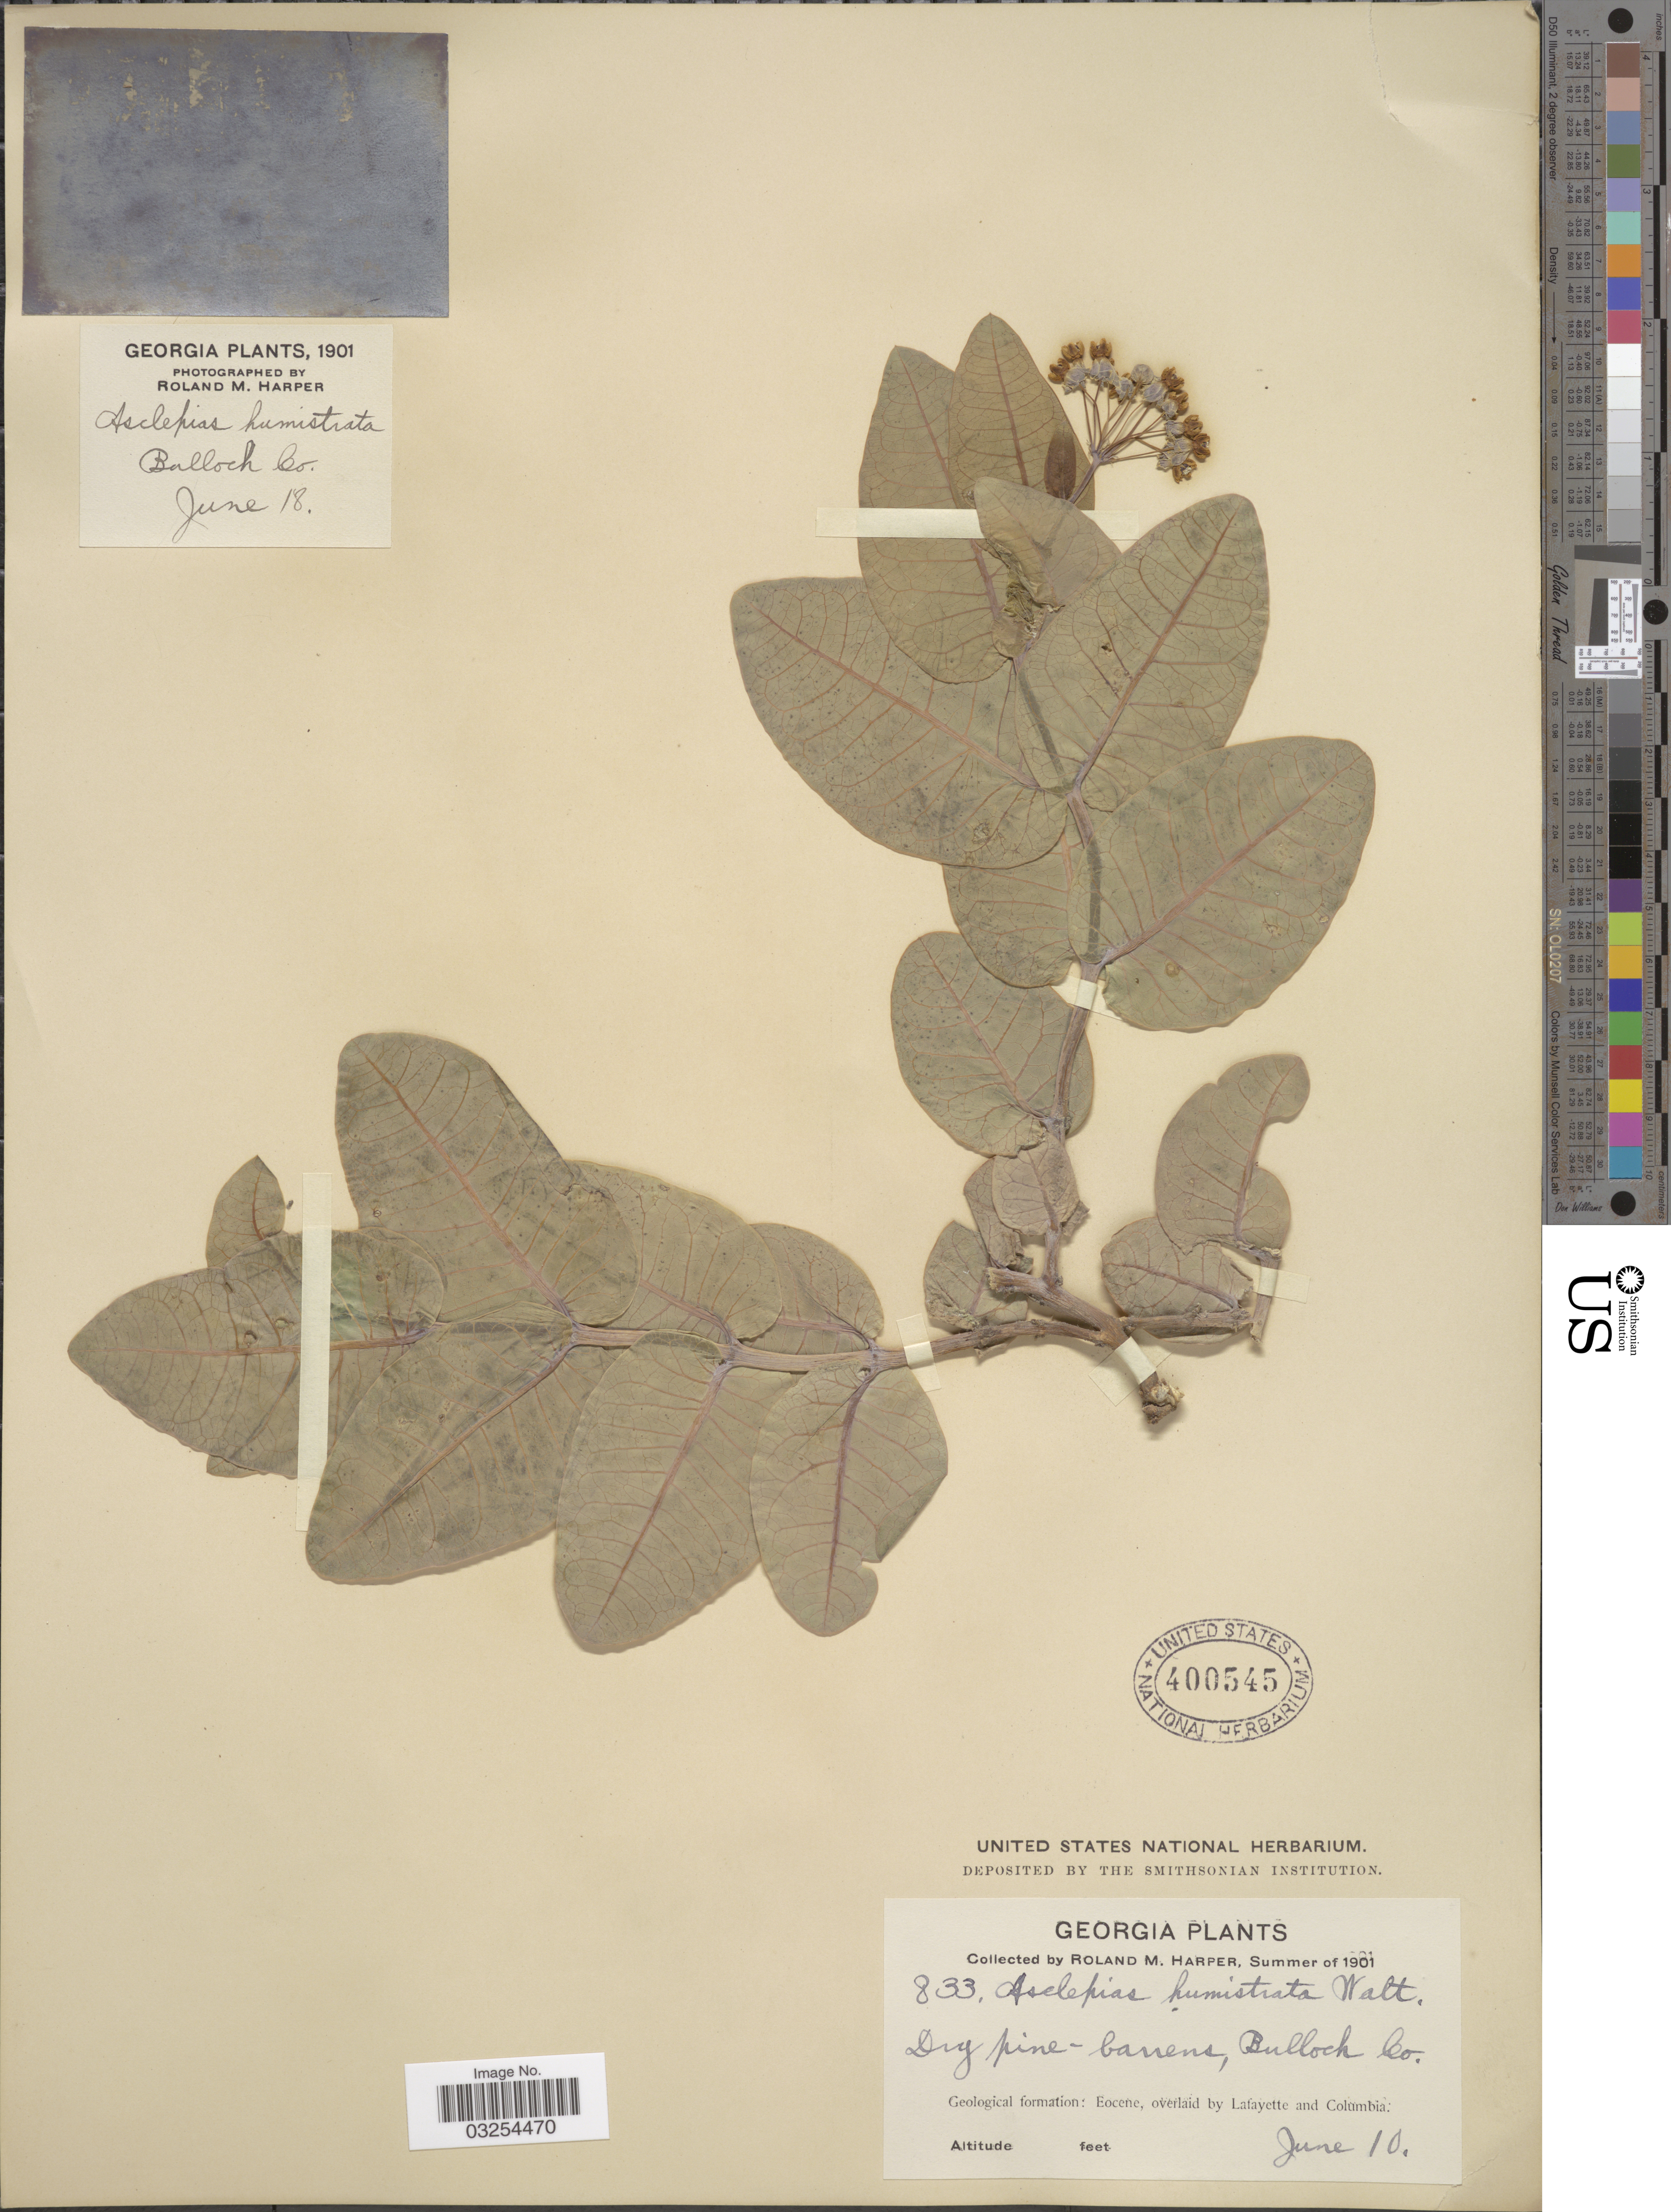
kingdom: Plantae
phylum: Tracheophyta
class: Magnoliopsida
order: Gentianales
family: Apocynaceae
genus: Asclepias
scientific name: Asclepias humistrata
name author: Walter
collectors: R. M. Harper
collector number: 833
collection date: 1901-06-10/1901-06-18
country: United States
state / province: Georgia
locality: Dry pine-barrens, Bullock Co. Geological formation: Eocene, overlaid by Lafayette and Columbia.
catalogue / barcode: US 400545